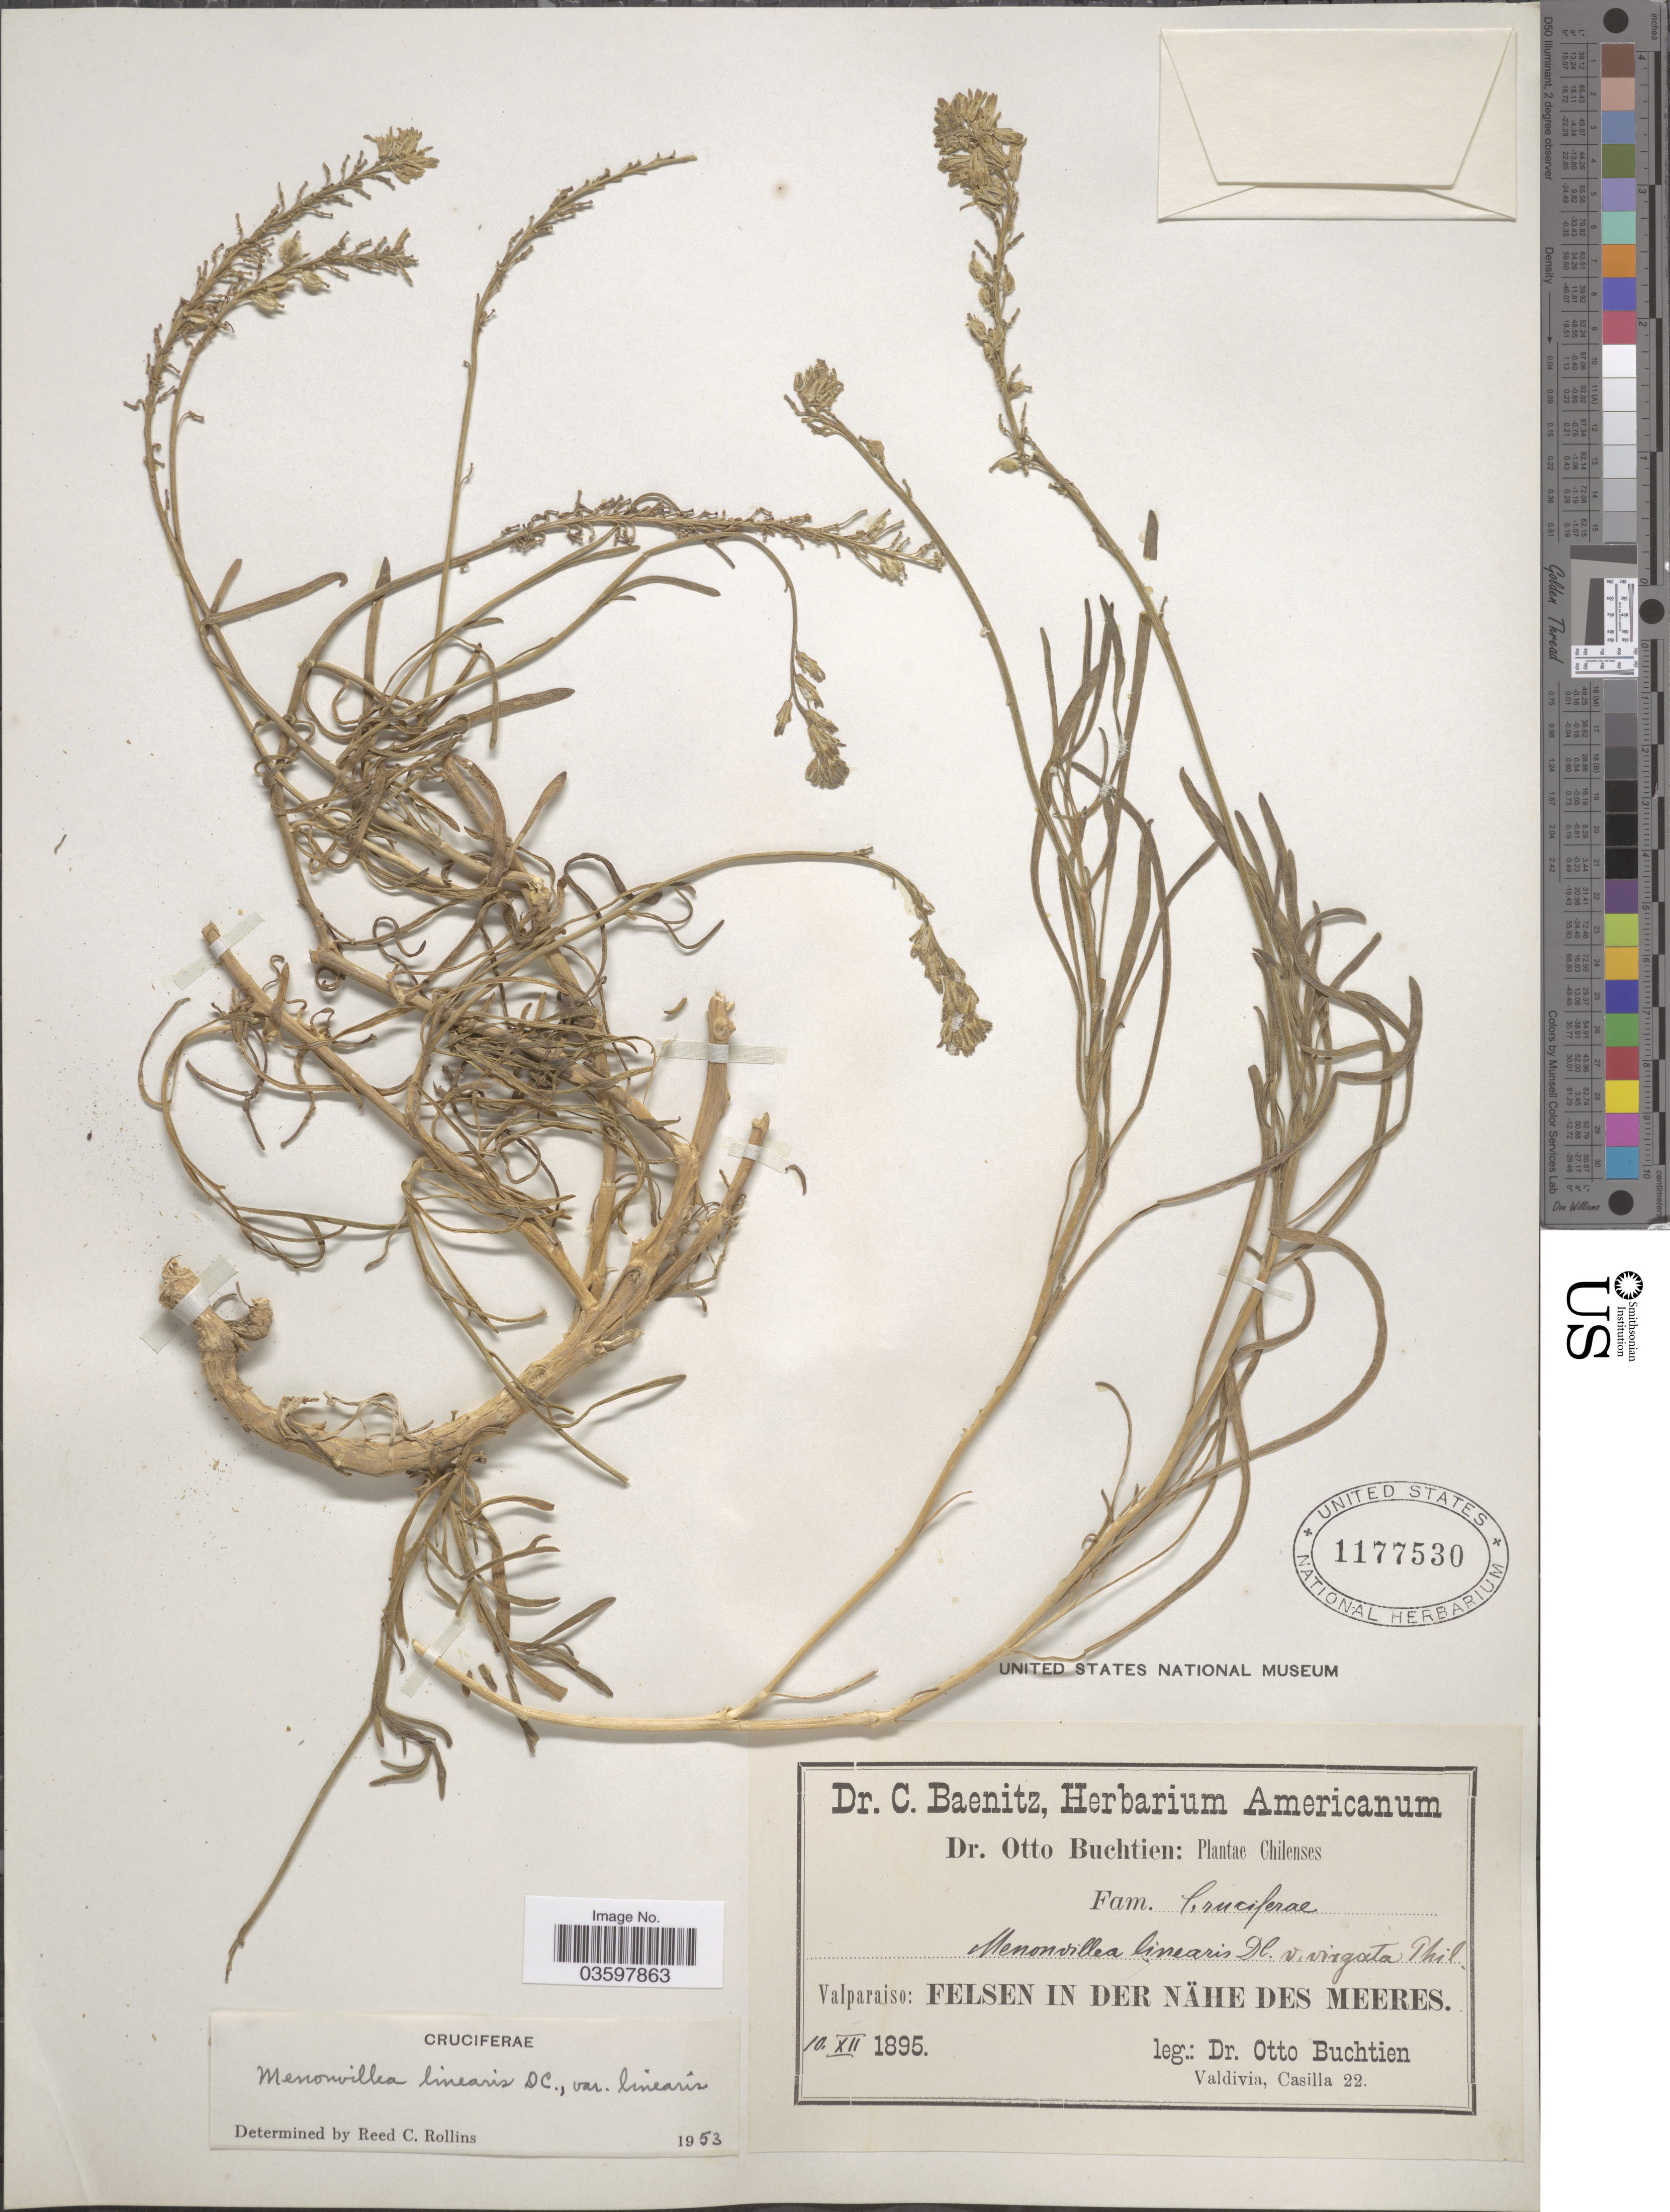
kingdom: Plantae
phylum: Tracheophyta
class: Magnoliopsida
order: Brassicales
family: Brassicaceae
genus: Menonvillea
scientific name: Menonvillea linearis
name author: DC.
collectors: O. Buchtien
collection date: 1895-12-10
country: Chile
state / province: Valparaíso (V)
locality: Felsen in der nähe ds meeres.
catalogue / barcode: US 1177530